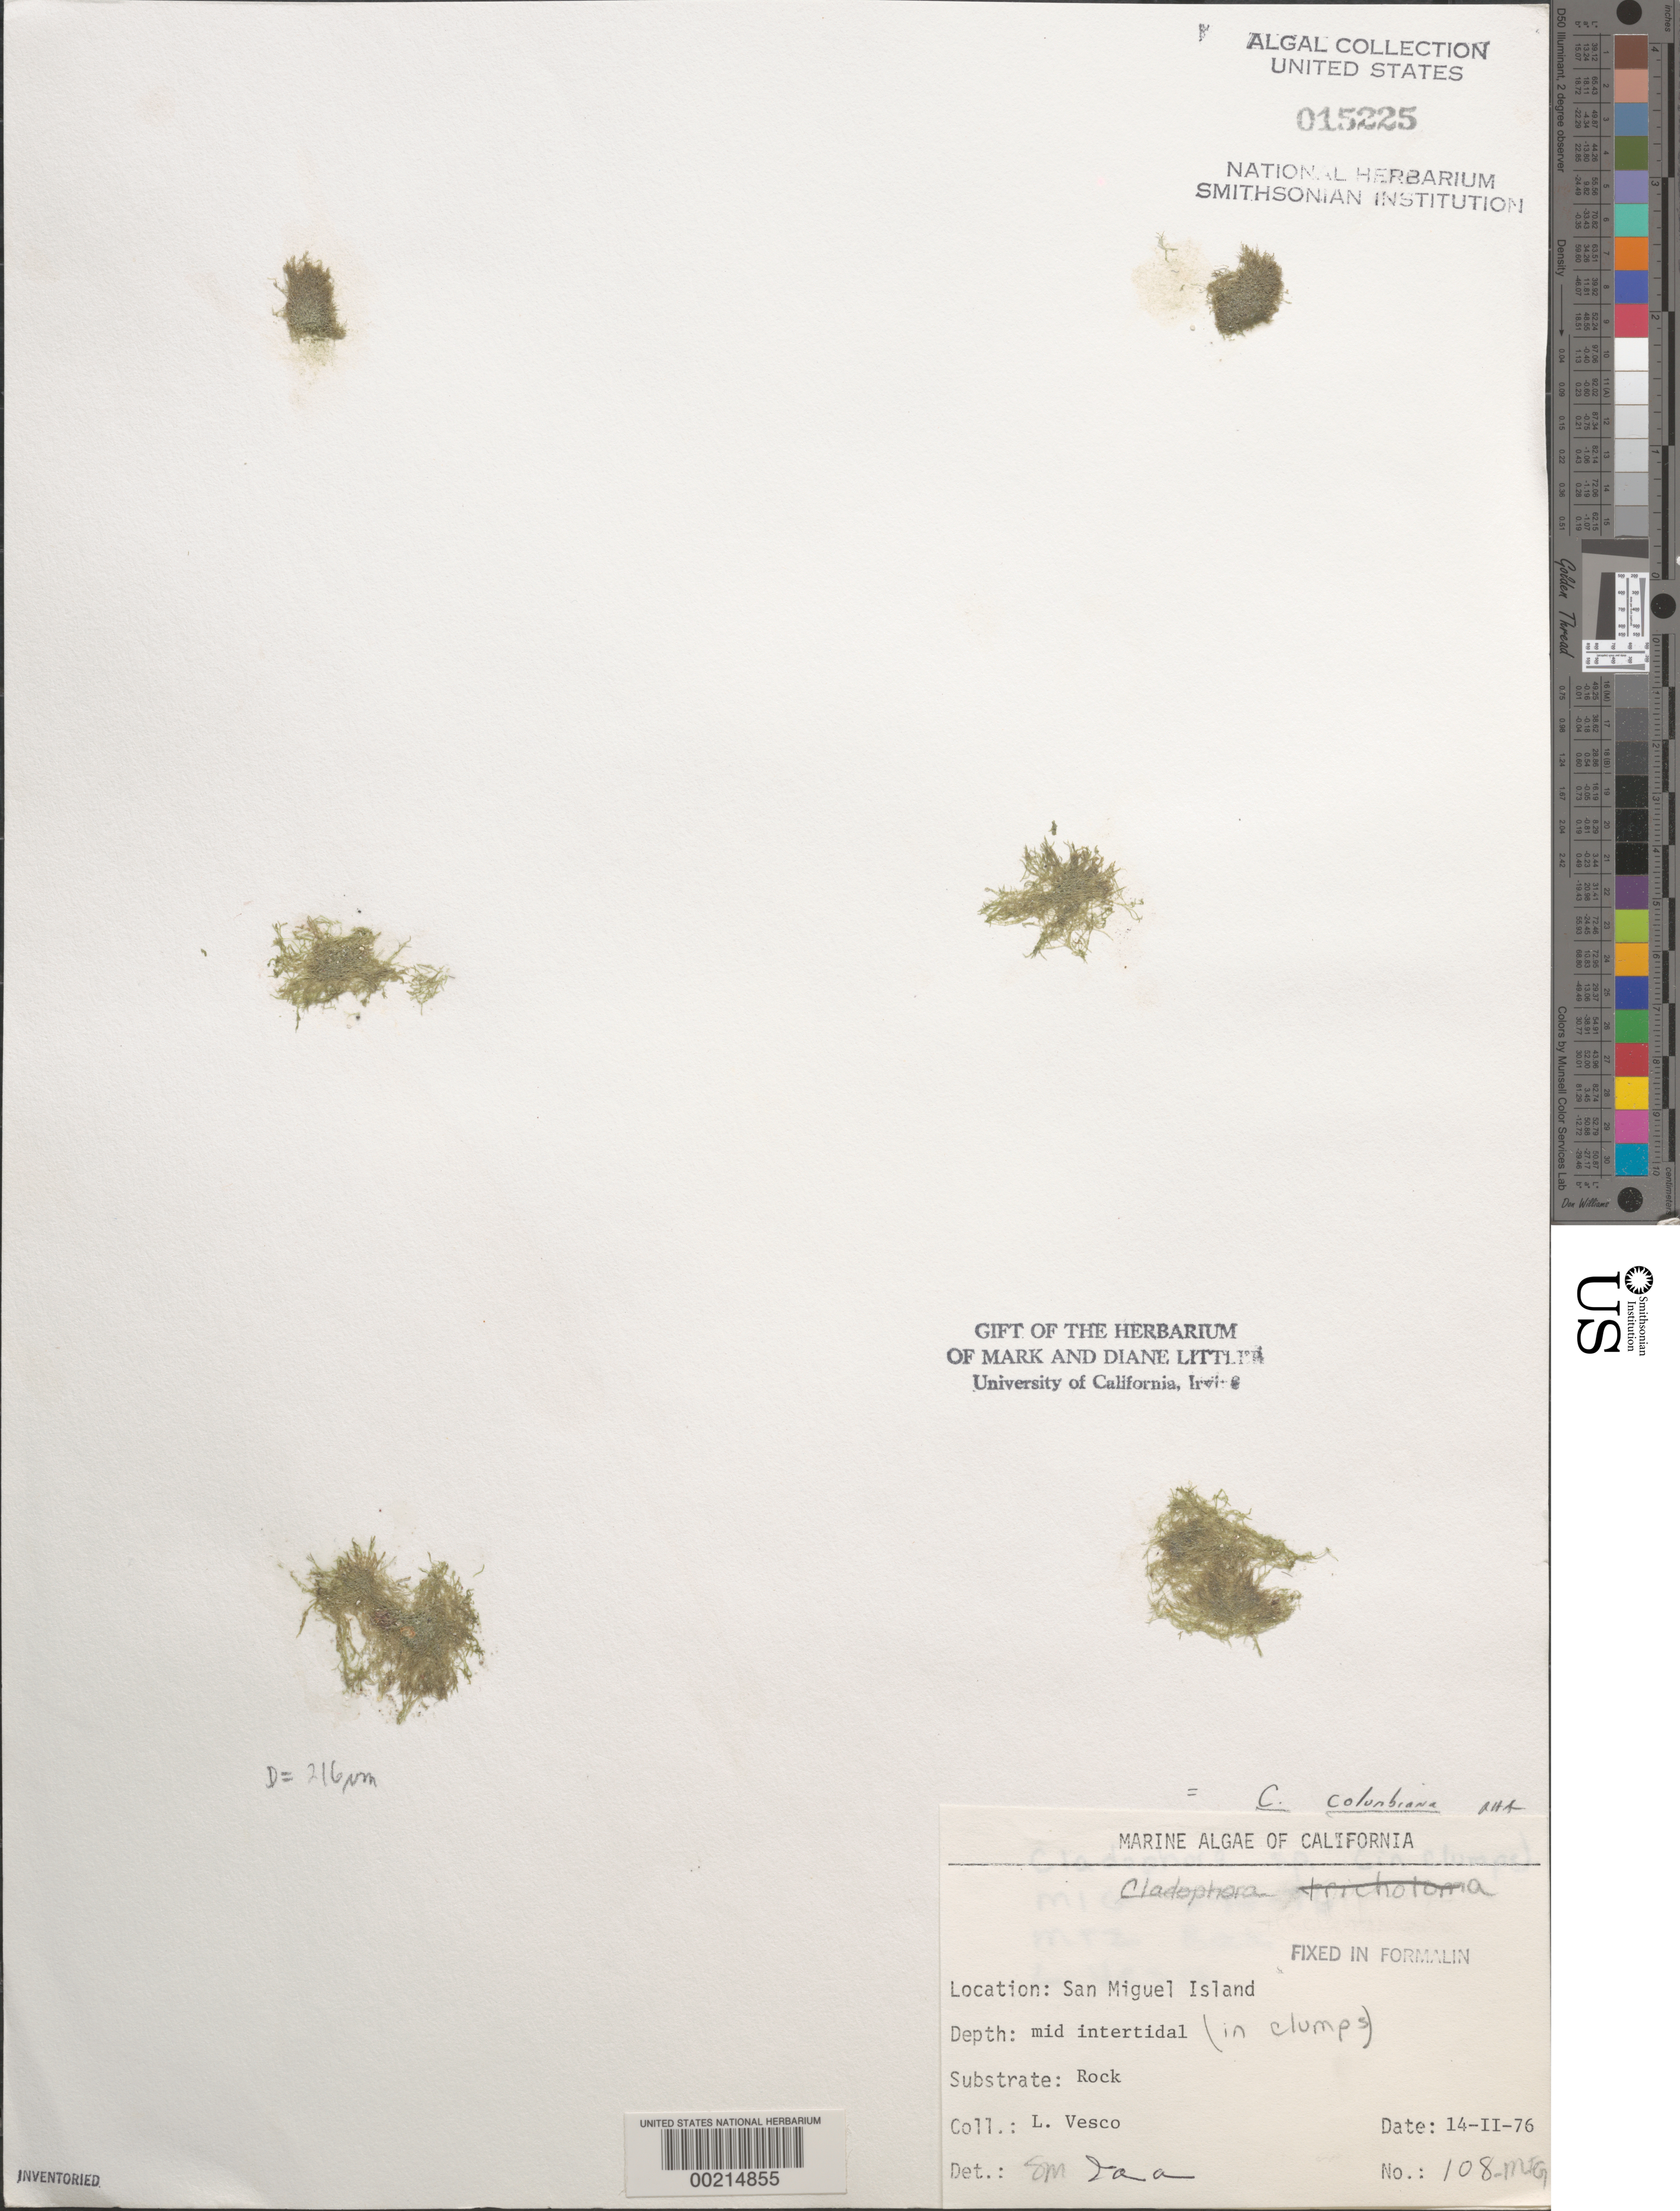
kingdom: Plantae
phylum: Chlorophyta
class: Ulvophyceae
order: Cladophorales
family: Cladophoraceae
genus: Cladophora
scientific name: Cladophora columbiana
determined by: Murray, S. N.; Abbott, I. A.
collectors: L. Vesco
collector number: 108-MIG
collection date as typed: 14 Feb 1976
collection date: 1976-02-14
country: United States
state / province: California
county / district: Santa Barbara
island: San Miguel Island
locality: Cuyler Harbor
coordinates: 34 02'55"N, 120 20'08"W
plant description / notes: BLM-SOCALBIGHT Rocky Intertidal Survey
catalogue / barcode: US 15225